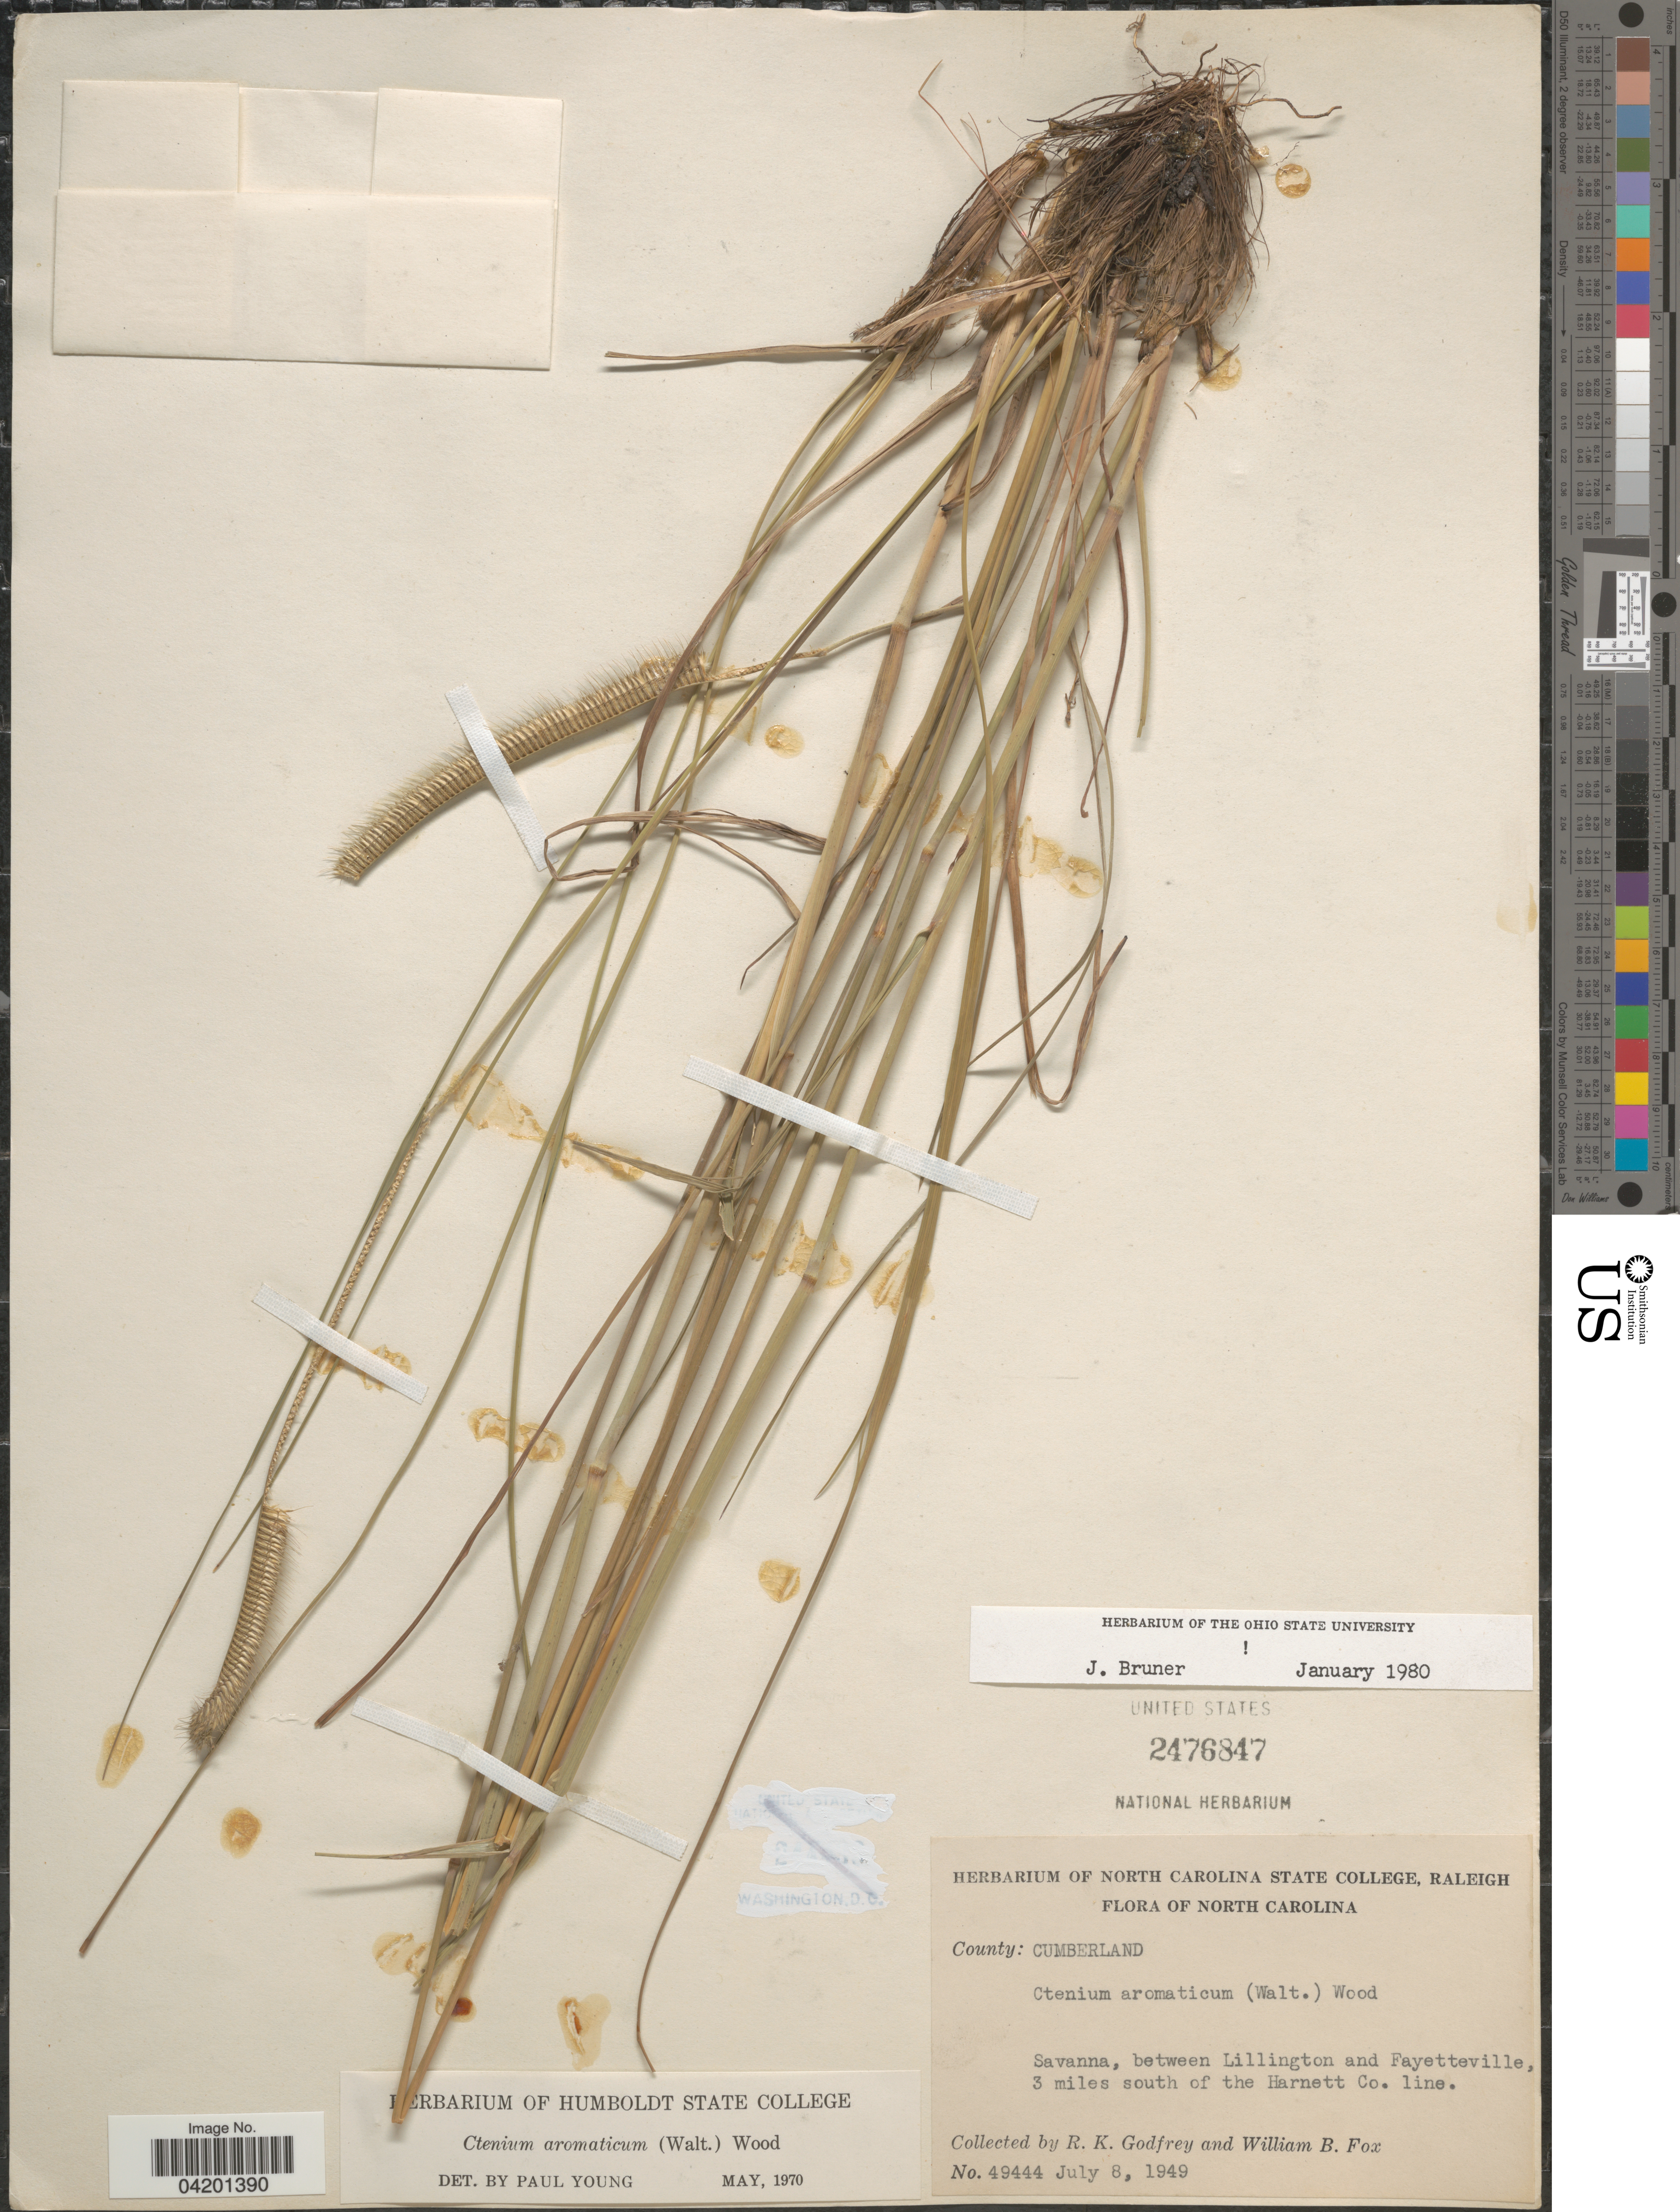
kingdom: Plantae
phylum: Tracheophyta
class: Liliopsida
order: Poales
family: Poaceae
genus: Ctenium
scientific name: Ctenium aromaticum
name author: (Walter) Alph. Wood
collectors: R. K. Godfrey & W. B. Fox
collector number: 49444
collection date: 1949-07-08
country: United States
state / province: North Carolina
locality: County: Cumberland. Savanna, between Lillington and Fayetteville, 3 miles south of the Harnett Co. line.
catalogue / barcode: US 2476847